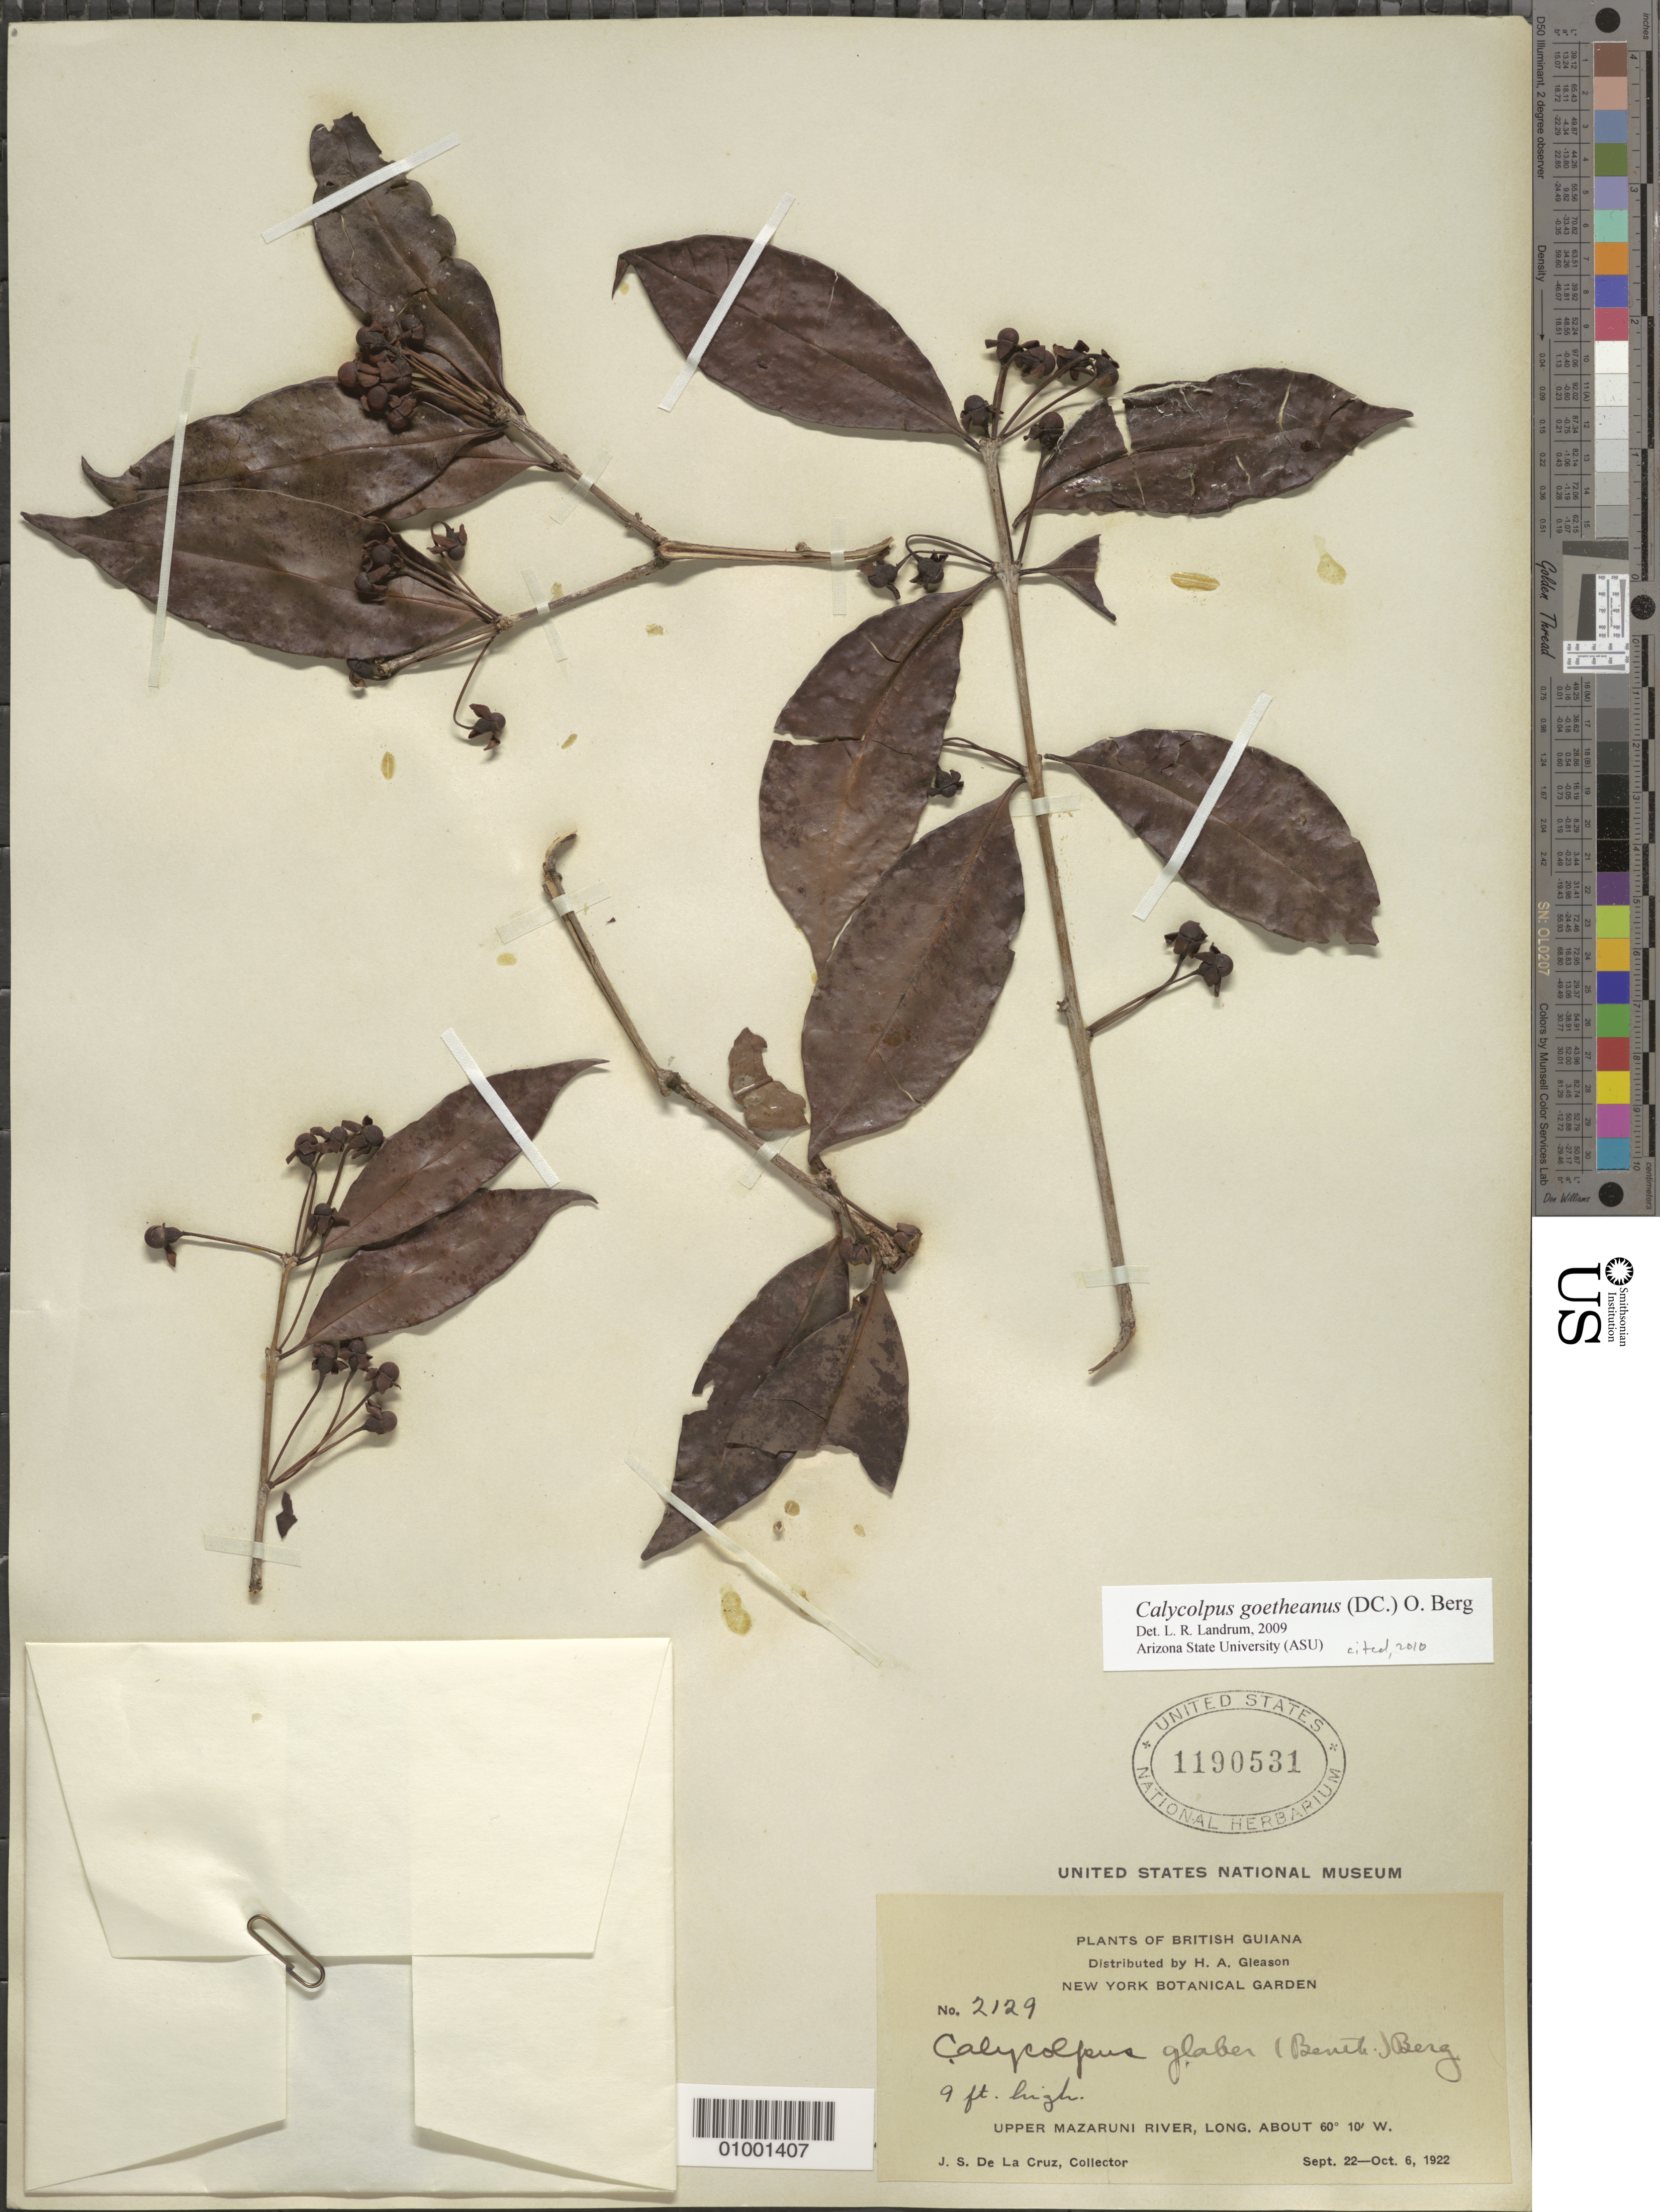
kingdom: Plantae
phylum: Tracheophyta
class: Magnoliopsida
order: Myrtales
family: Myrtaceae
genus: Calycolpus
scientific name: Calycolpus goetheanus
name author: (DC.) O. Berg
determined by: Landrum, L. R.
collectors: J. S. de la Cruz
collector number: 2129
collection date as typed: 22-Sep-22 to 6-Oct-22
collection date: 1922-09-22/1922-10-06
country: Guyana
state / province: Cuyuni-Mazaruni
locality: Upper Mazaruni R.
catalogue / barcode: US 1190531